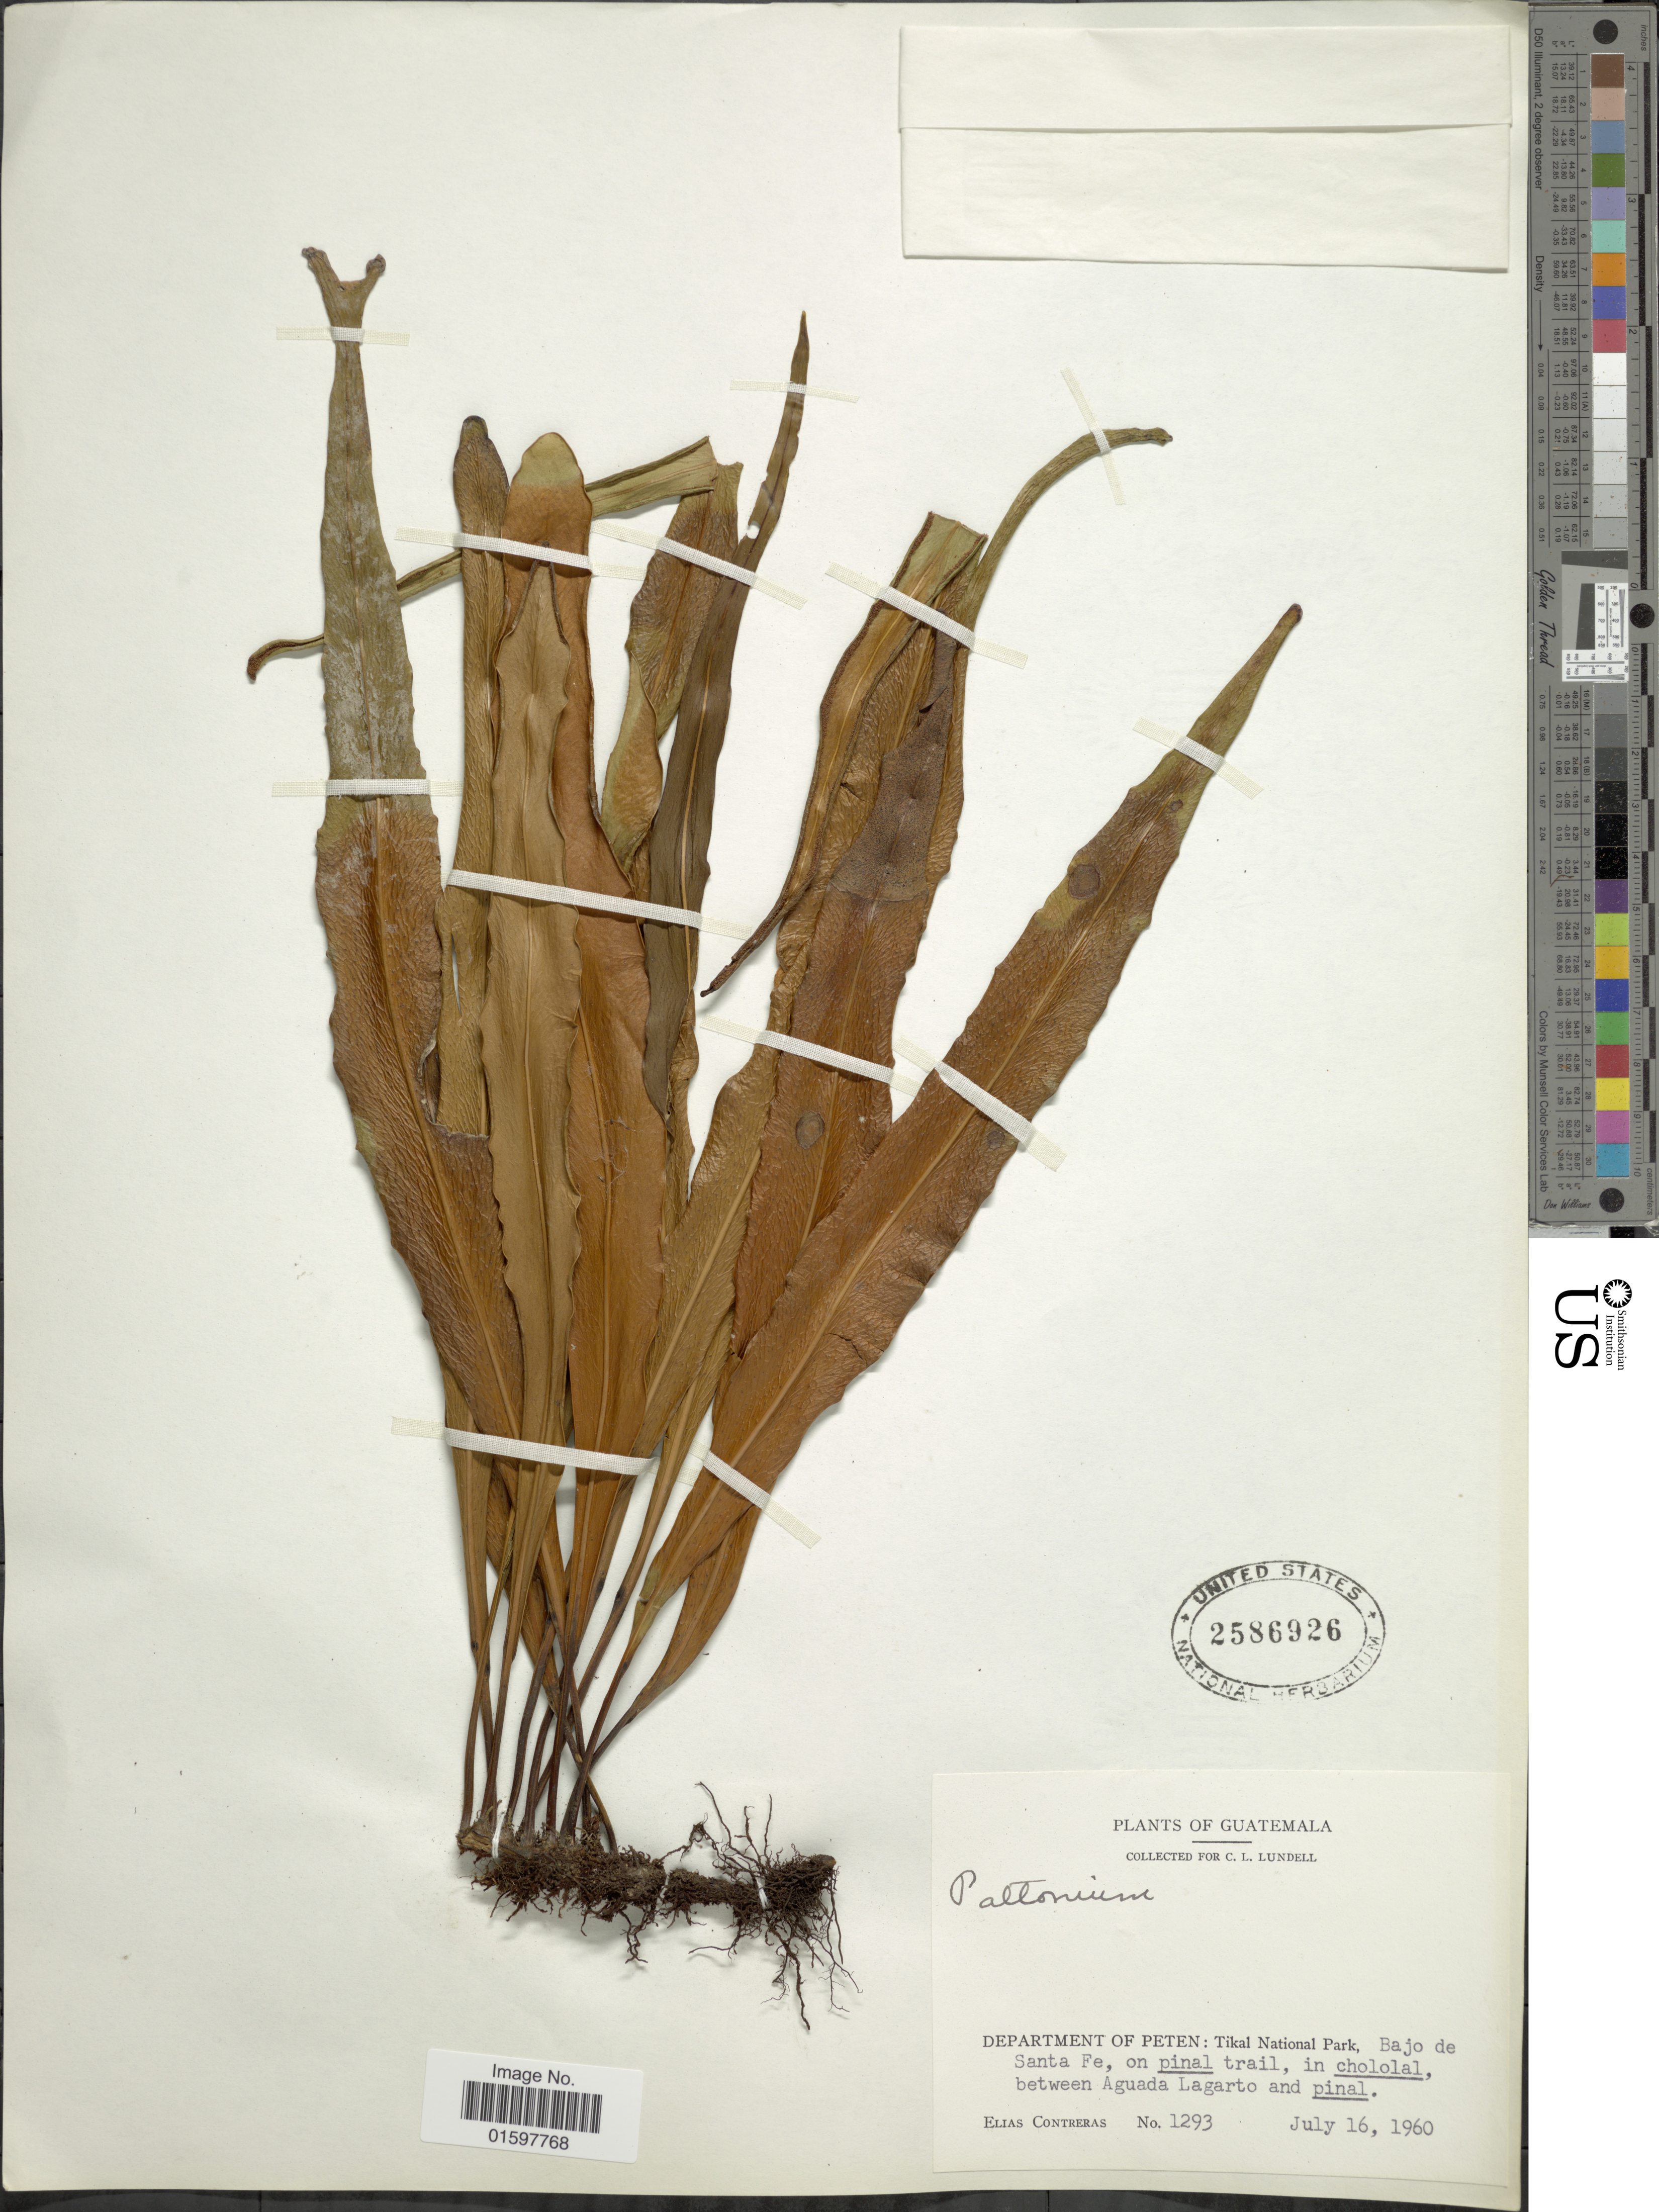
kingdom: Plantae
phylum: Tracheophyta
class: Polypodiopsida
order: Polypodiales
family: Polypodiaceae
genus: Pleopeltis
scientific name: Pleopeltis marginata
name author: A.R. Sm. & Tejero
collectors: E. Contreras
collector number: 1293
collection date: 1960-07-16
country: Guatemala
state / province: El Petén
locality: Tikal National Park, Bajo de Santa Fe, on pinal trail, in chocolal, between Aguada Lagarto and pinal.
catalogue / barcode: US 2586926